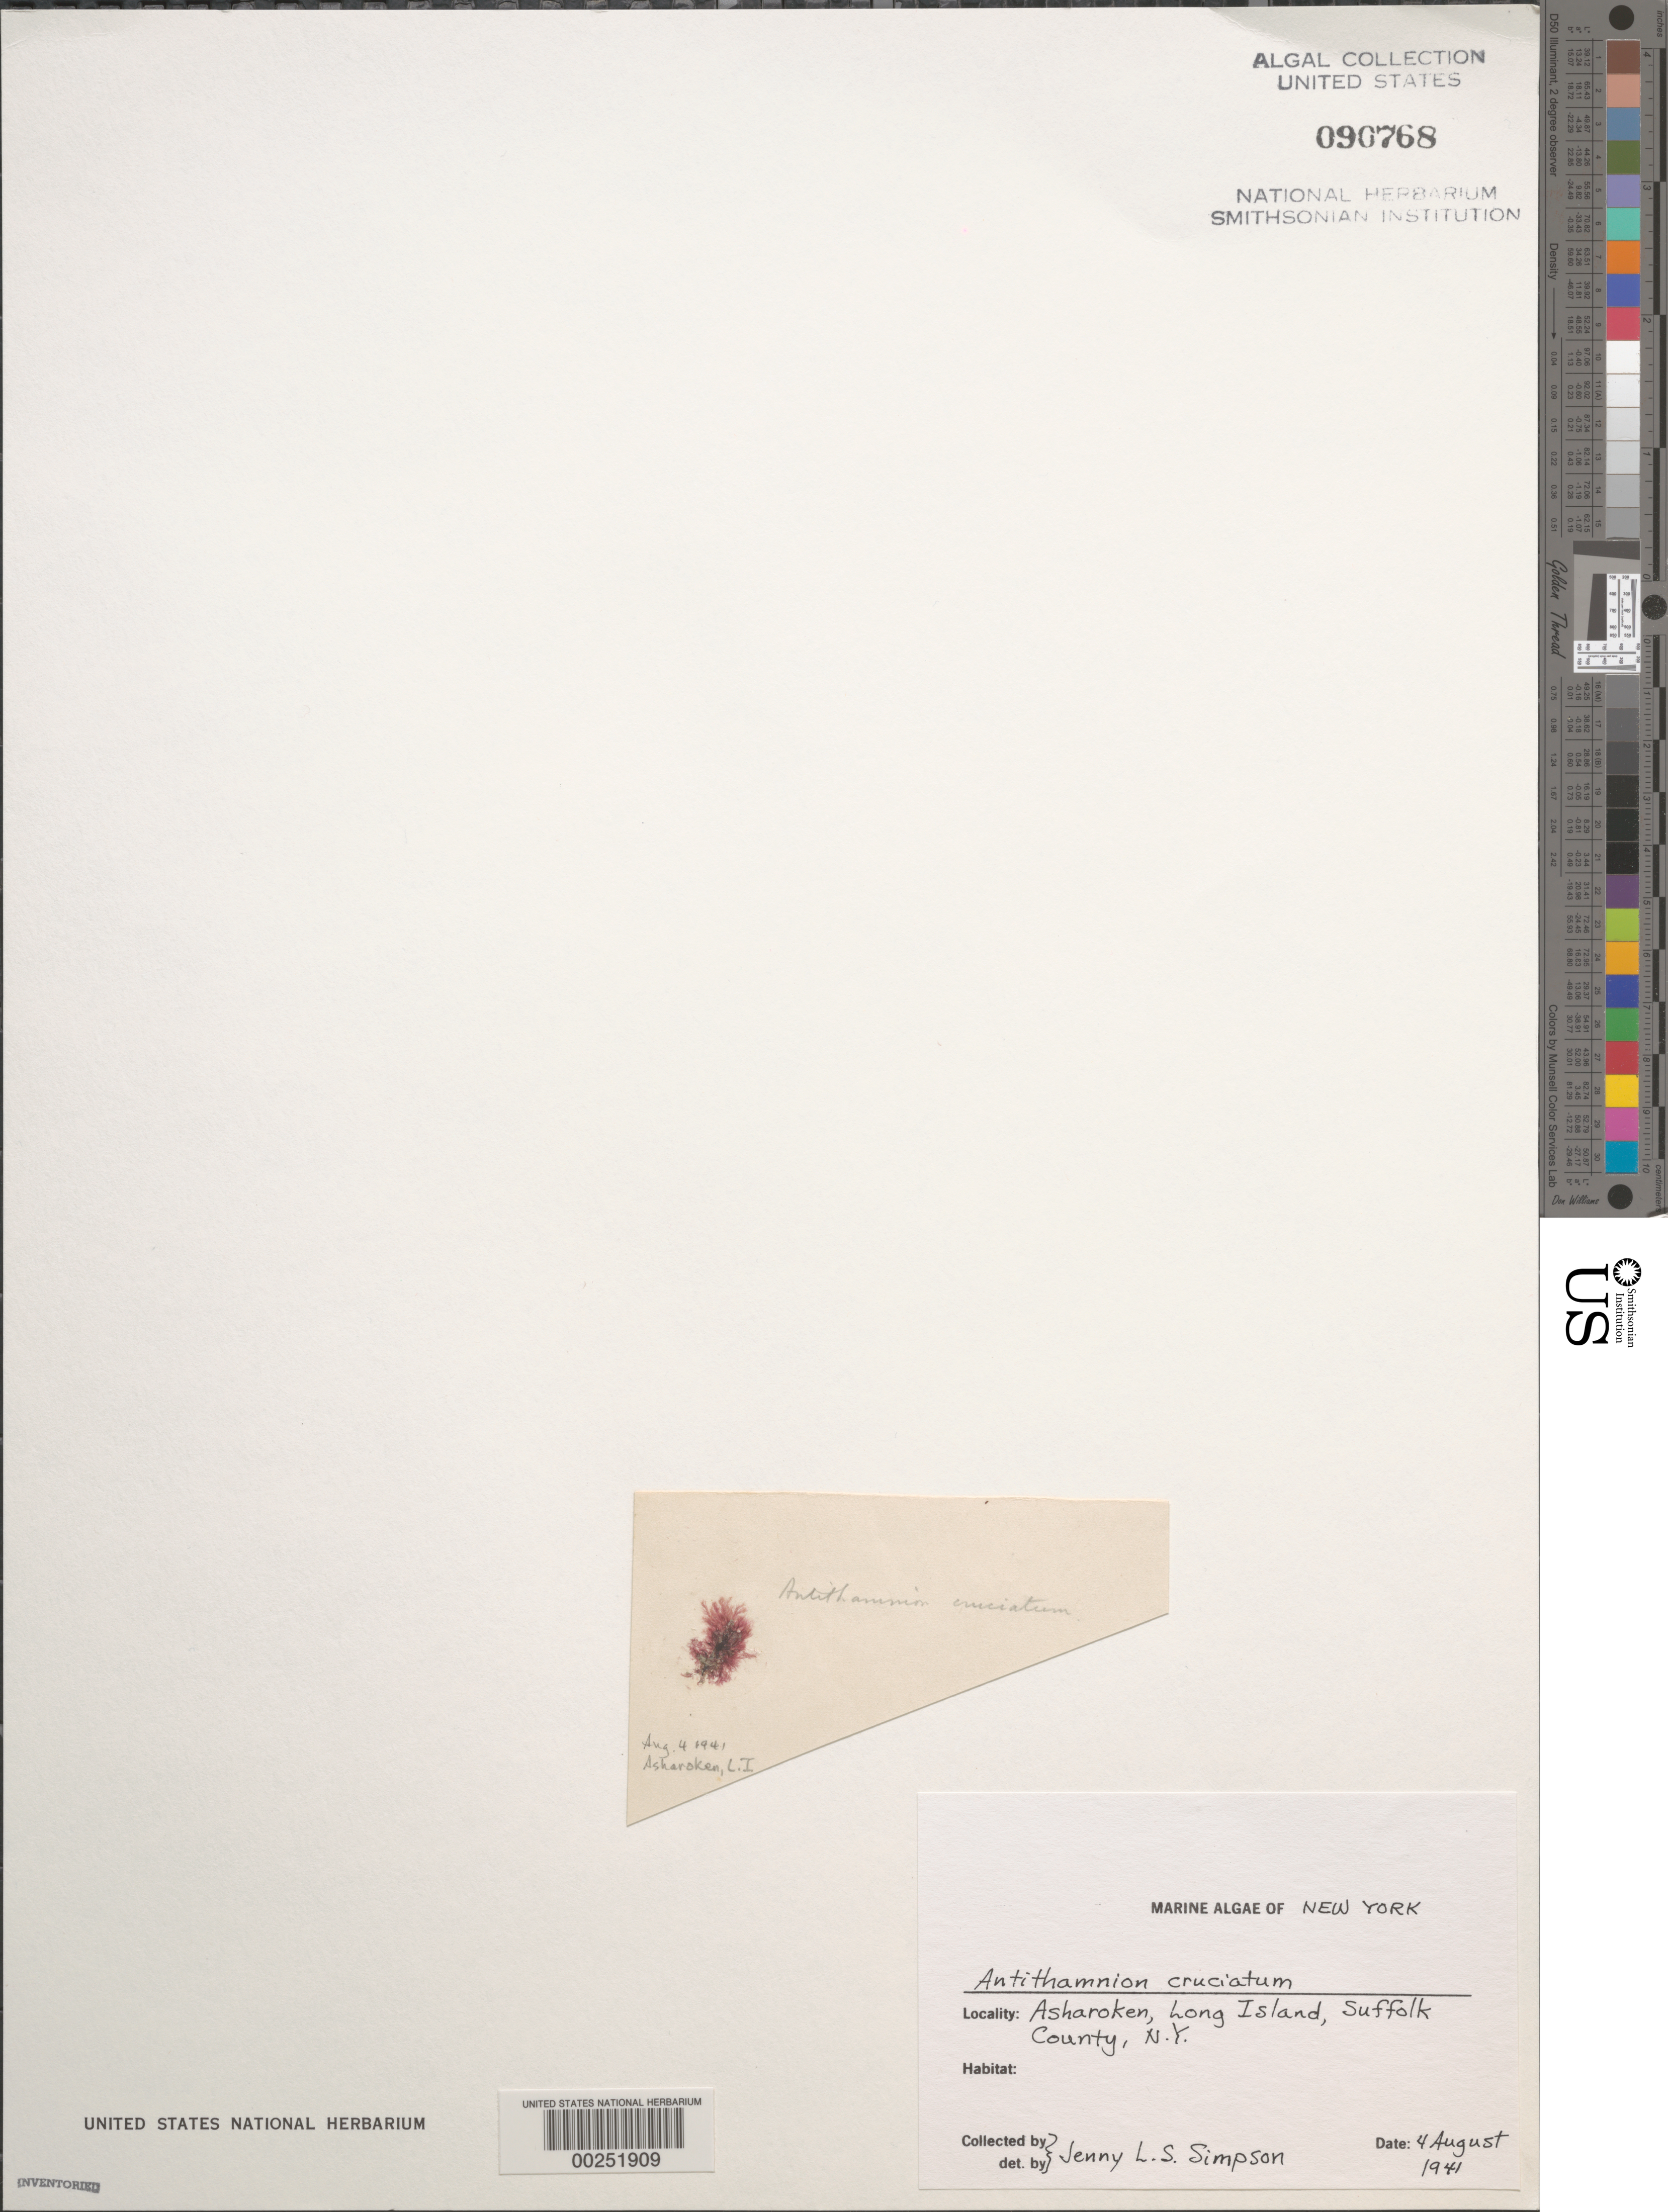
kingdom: Plantae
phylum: Rhodophyta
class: Florideophyceae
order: Ceramiales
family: Ceramiaceae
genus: Antithamnion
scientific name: Antithamnion cruciatum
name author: (C. Agardh) Näg.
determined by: Simpson, J. L. S.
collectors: J. Simpson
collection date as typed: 04 Aug 1941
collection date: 1941-08-04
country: United States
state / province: New York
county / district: Suffolk County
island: Long Island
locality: Asharoken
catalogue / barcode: US 90768